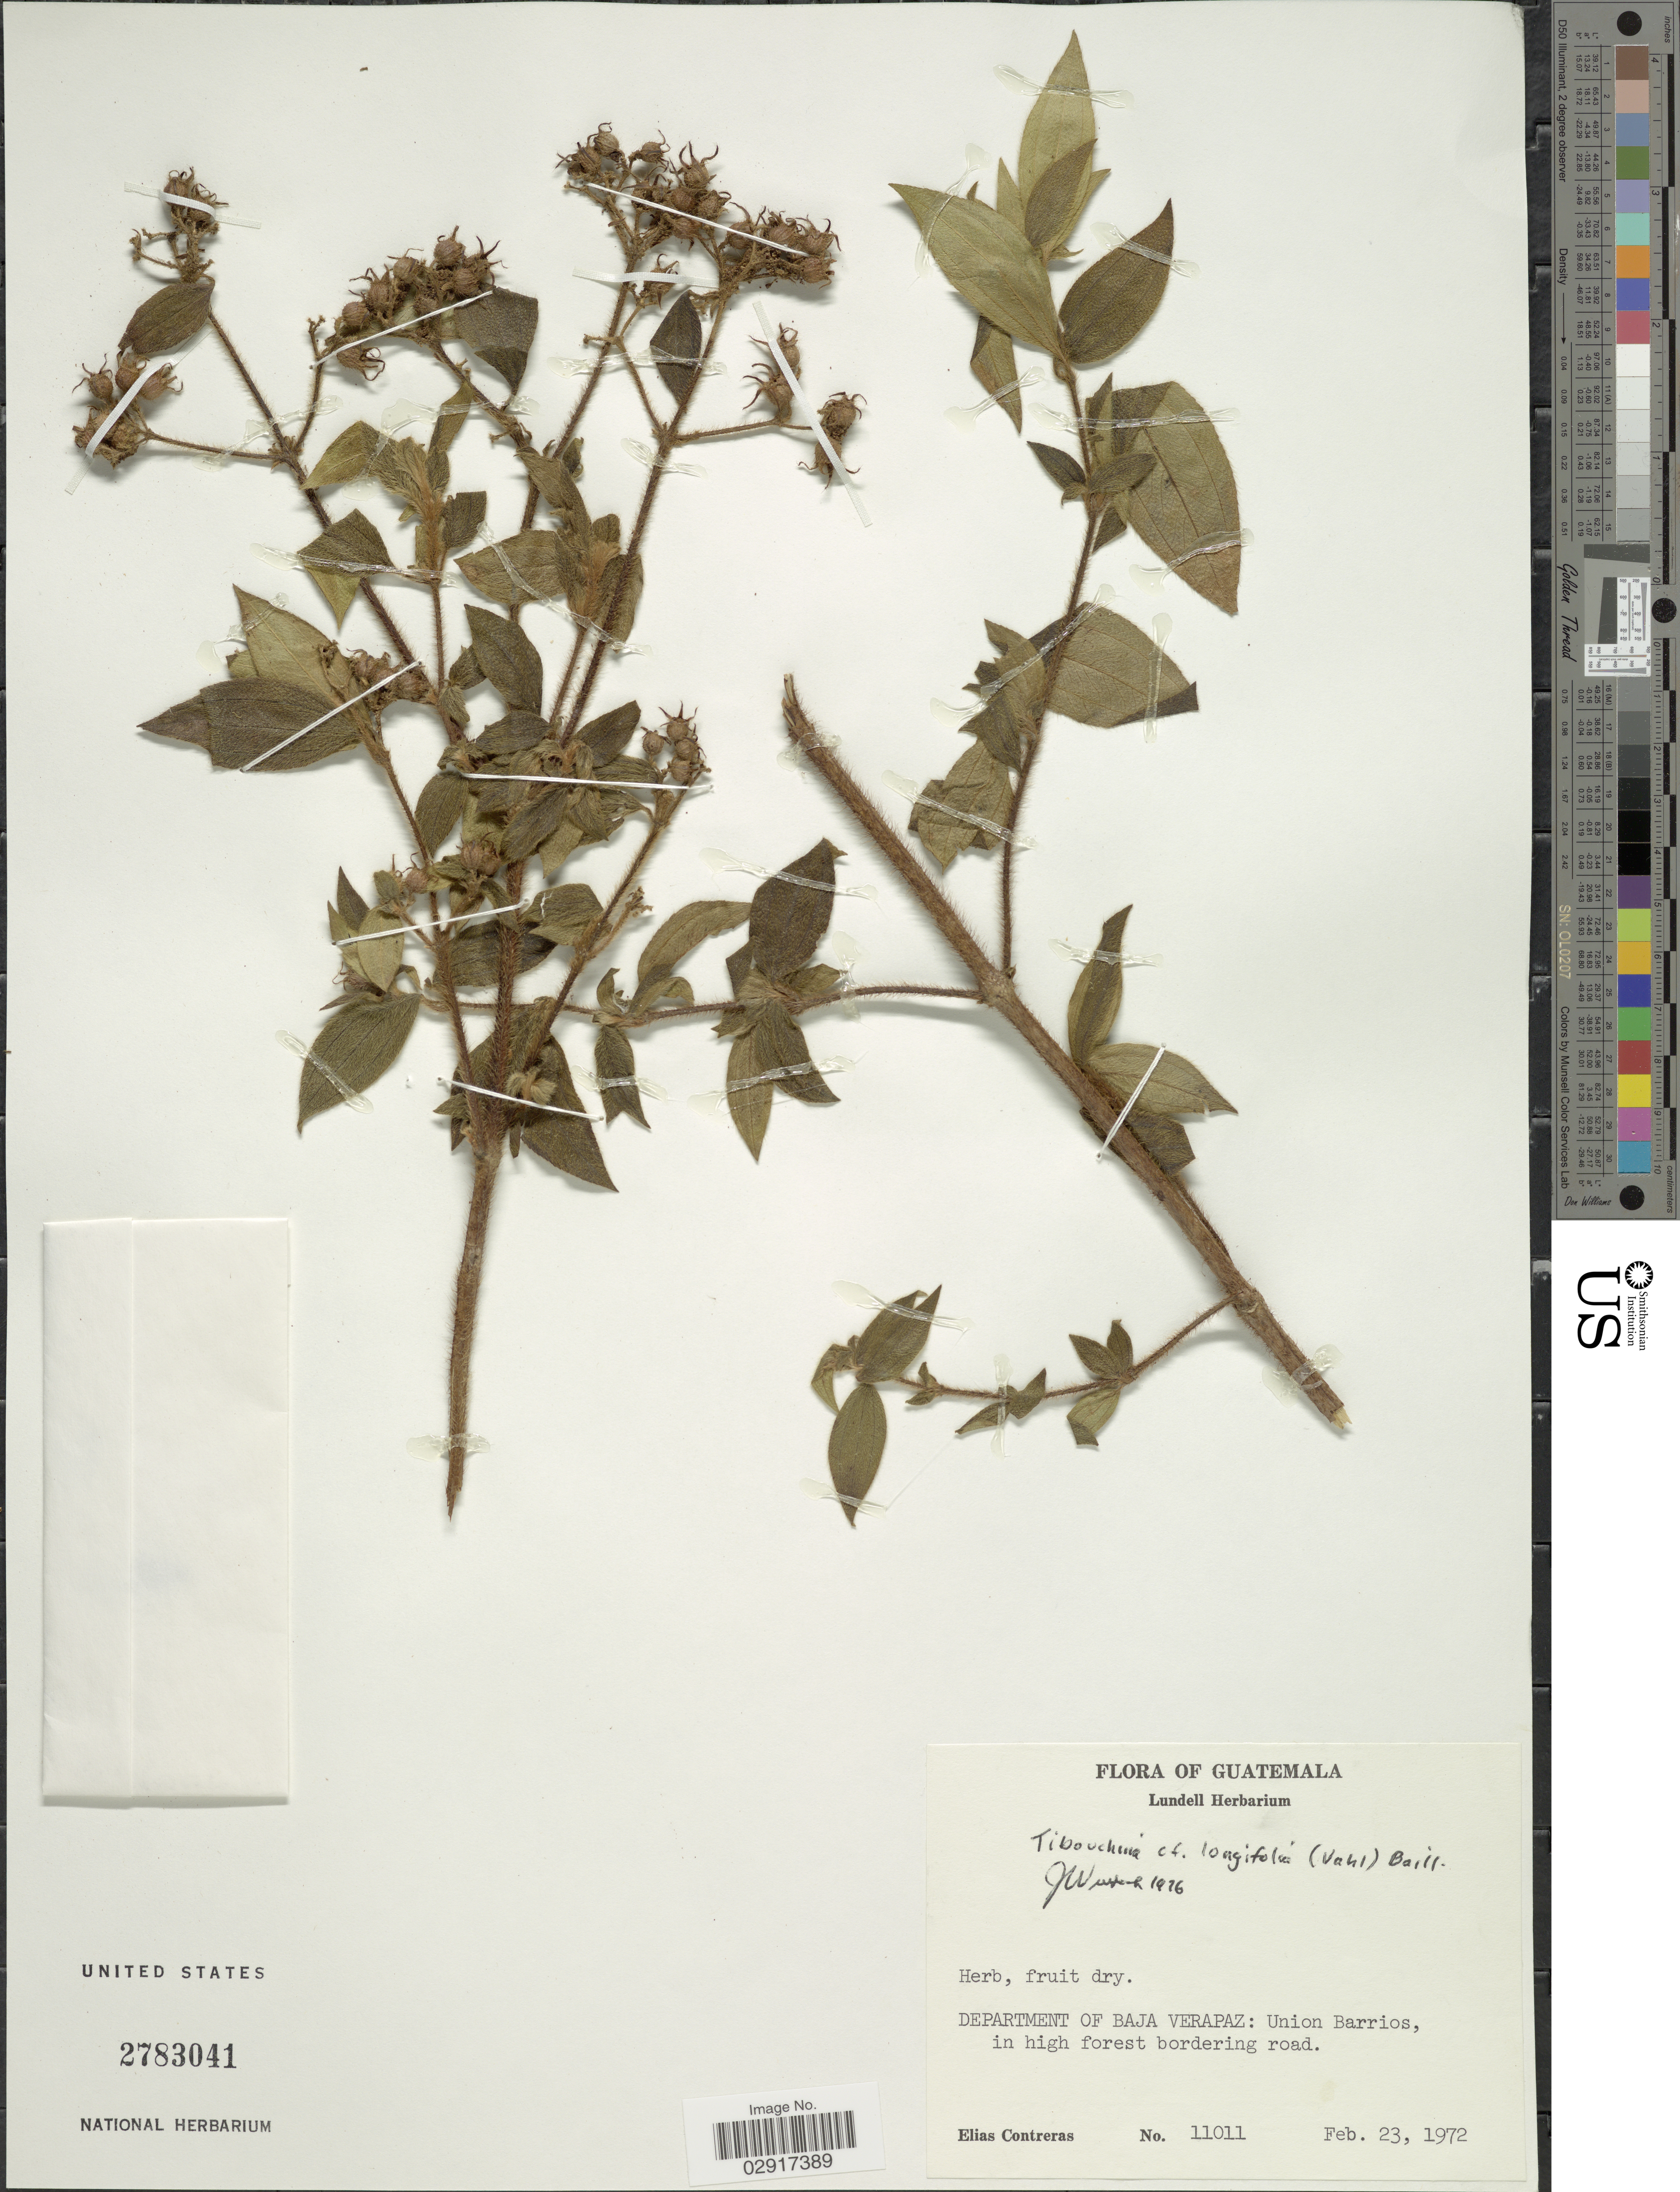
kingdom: Plantae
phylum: Tracheophyta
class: Magnoliopsida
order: Myrtales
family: Melastomataceae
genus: Chaetogastra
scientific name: Chaetogastra longifolia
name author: (Vahl) DC.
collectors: E. Contreras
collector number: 11011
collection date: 1972-02-23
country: Guatemala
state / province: Baja Verapaz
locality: Department of Baja Verapaz: Union Barrios, in high forest bordering road.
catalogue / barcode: US 2783041